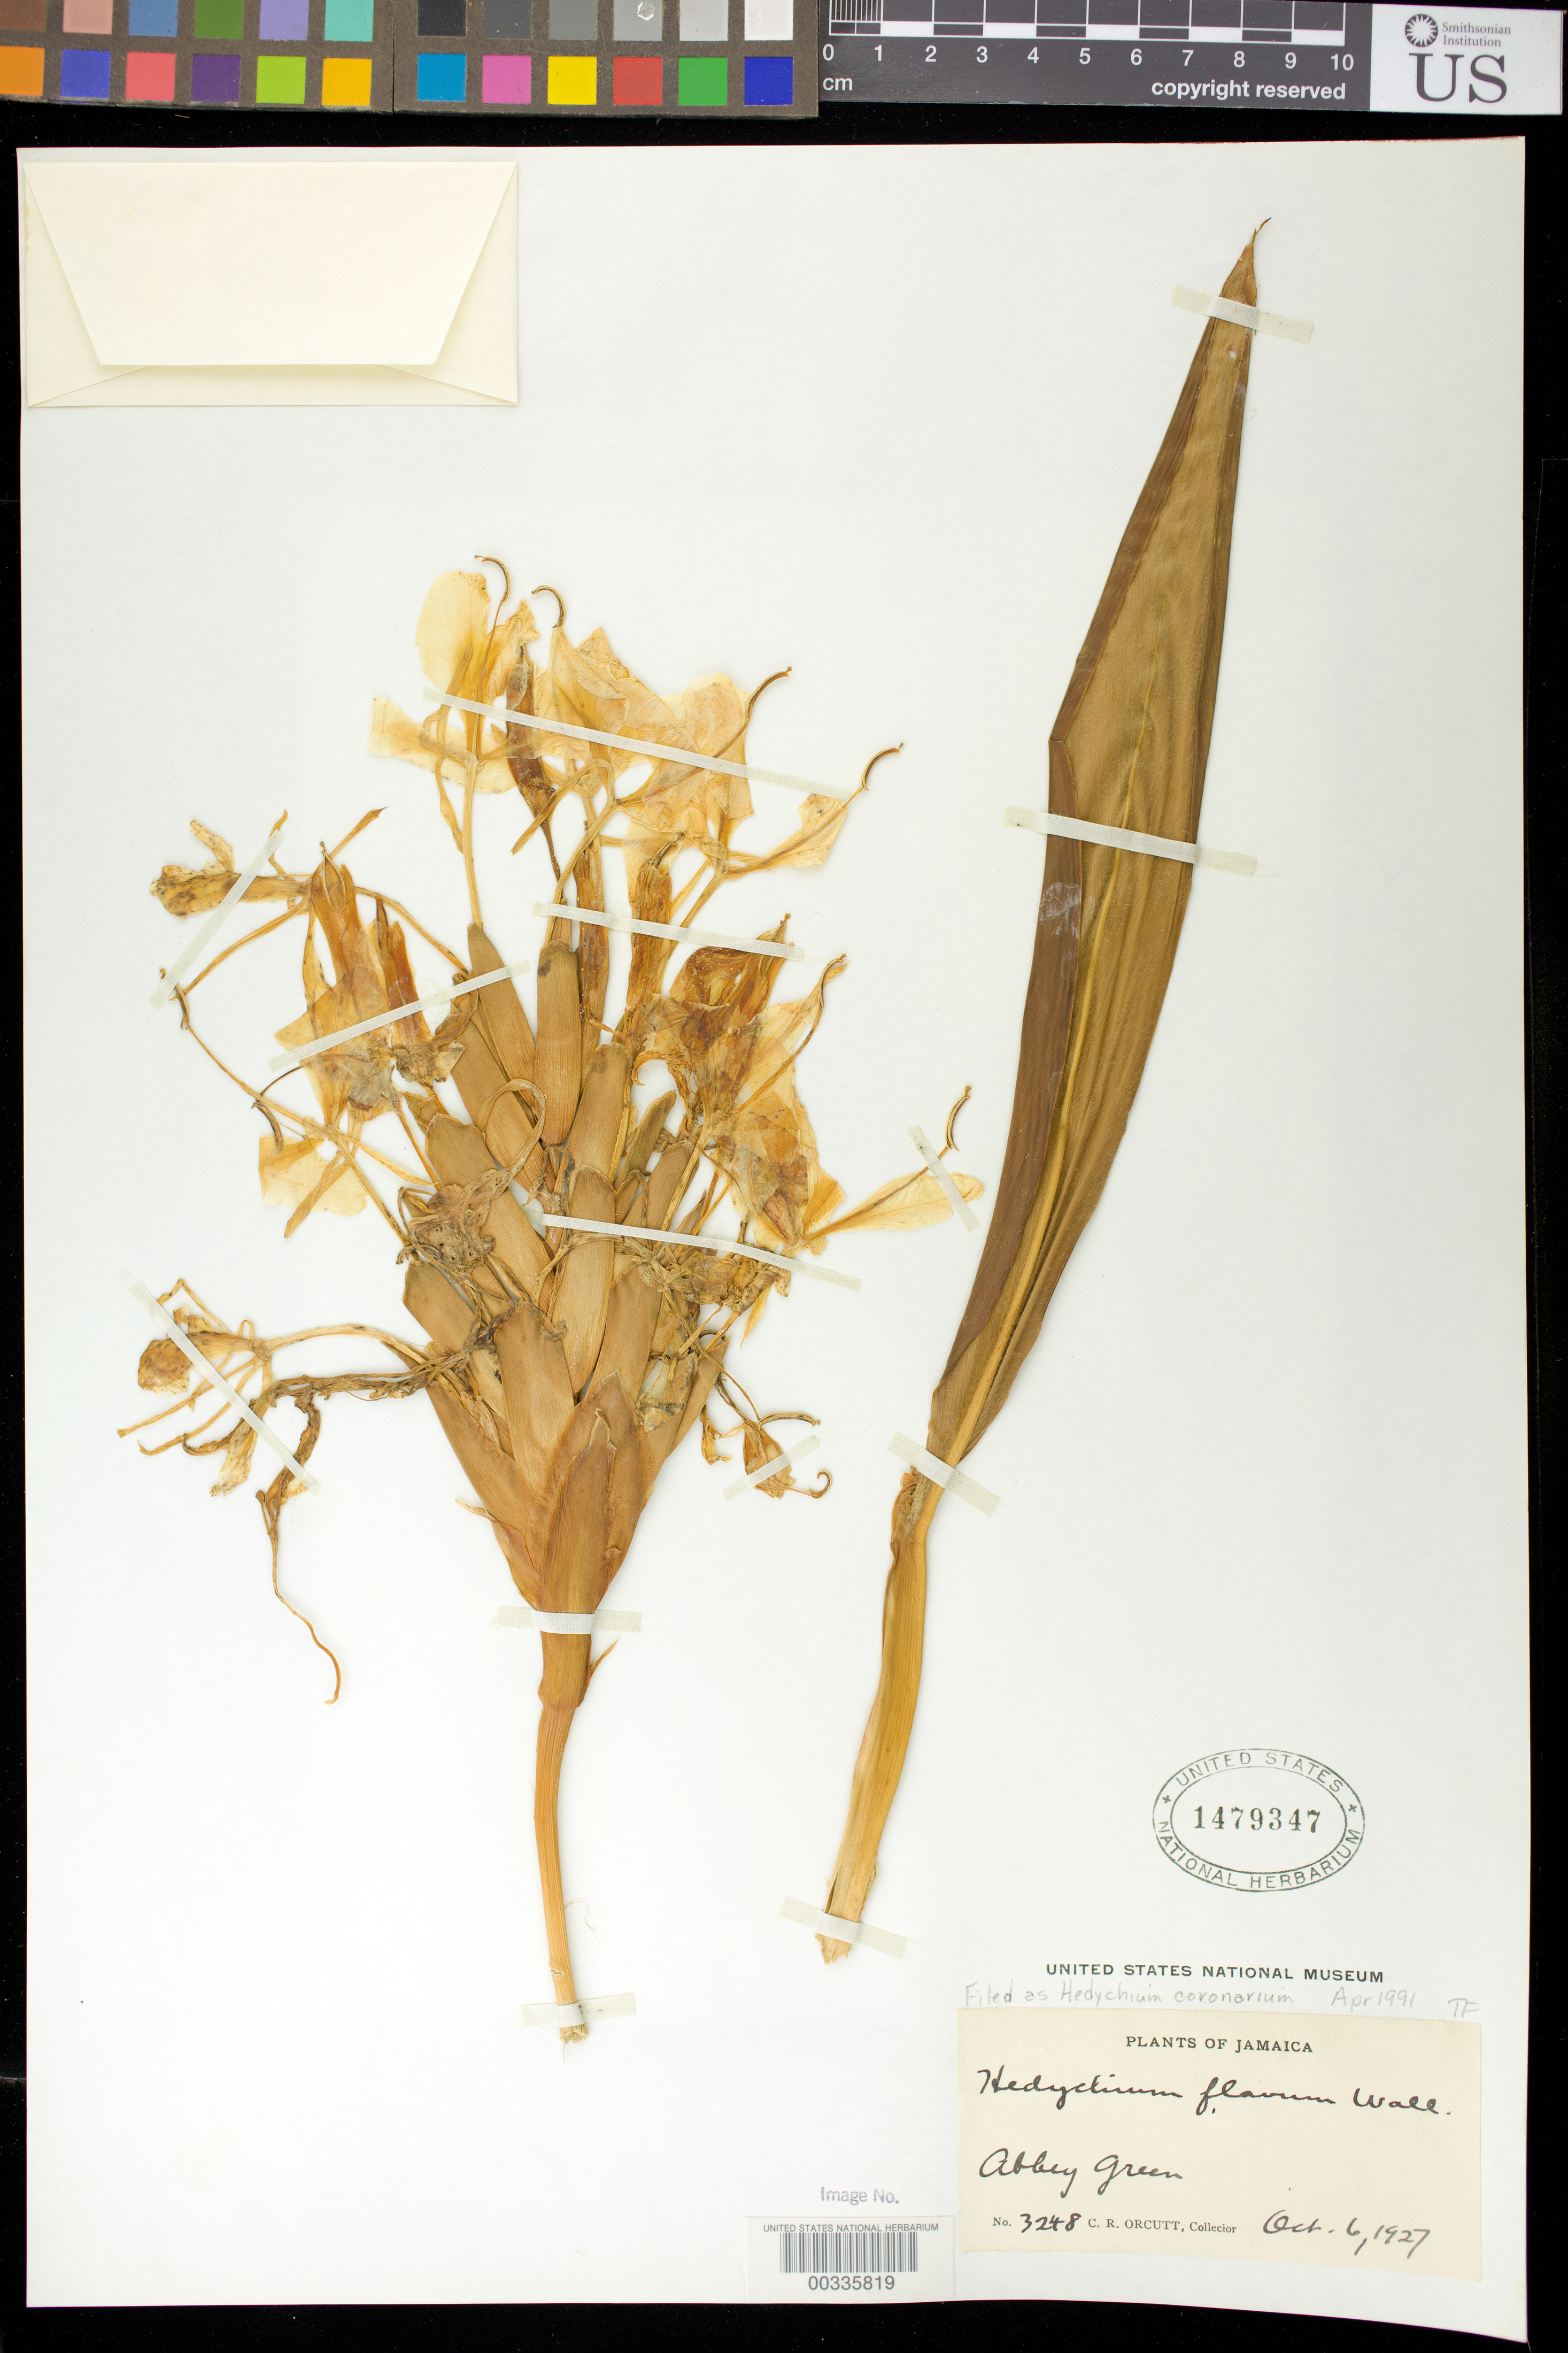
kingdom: Plantae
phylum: Tracheophyta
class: Liliopsida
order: Zingiberales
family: Zingiberaceae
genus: Hedychium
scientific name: Hedychium coronarium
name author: J. Koenig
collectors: C. R. Orcutt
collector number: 3248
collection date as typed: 06 Oct 1927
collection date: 1927-10-06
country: Jamaica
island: Greater Antilles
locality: Abbey green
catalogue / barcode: US 1479347